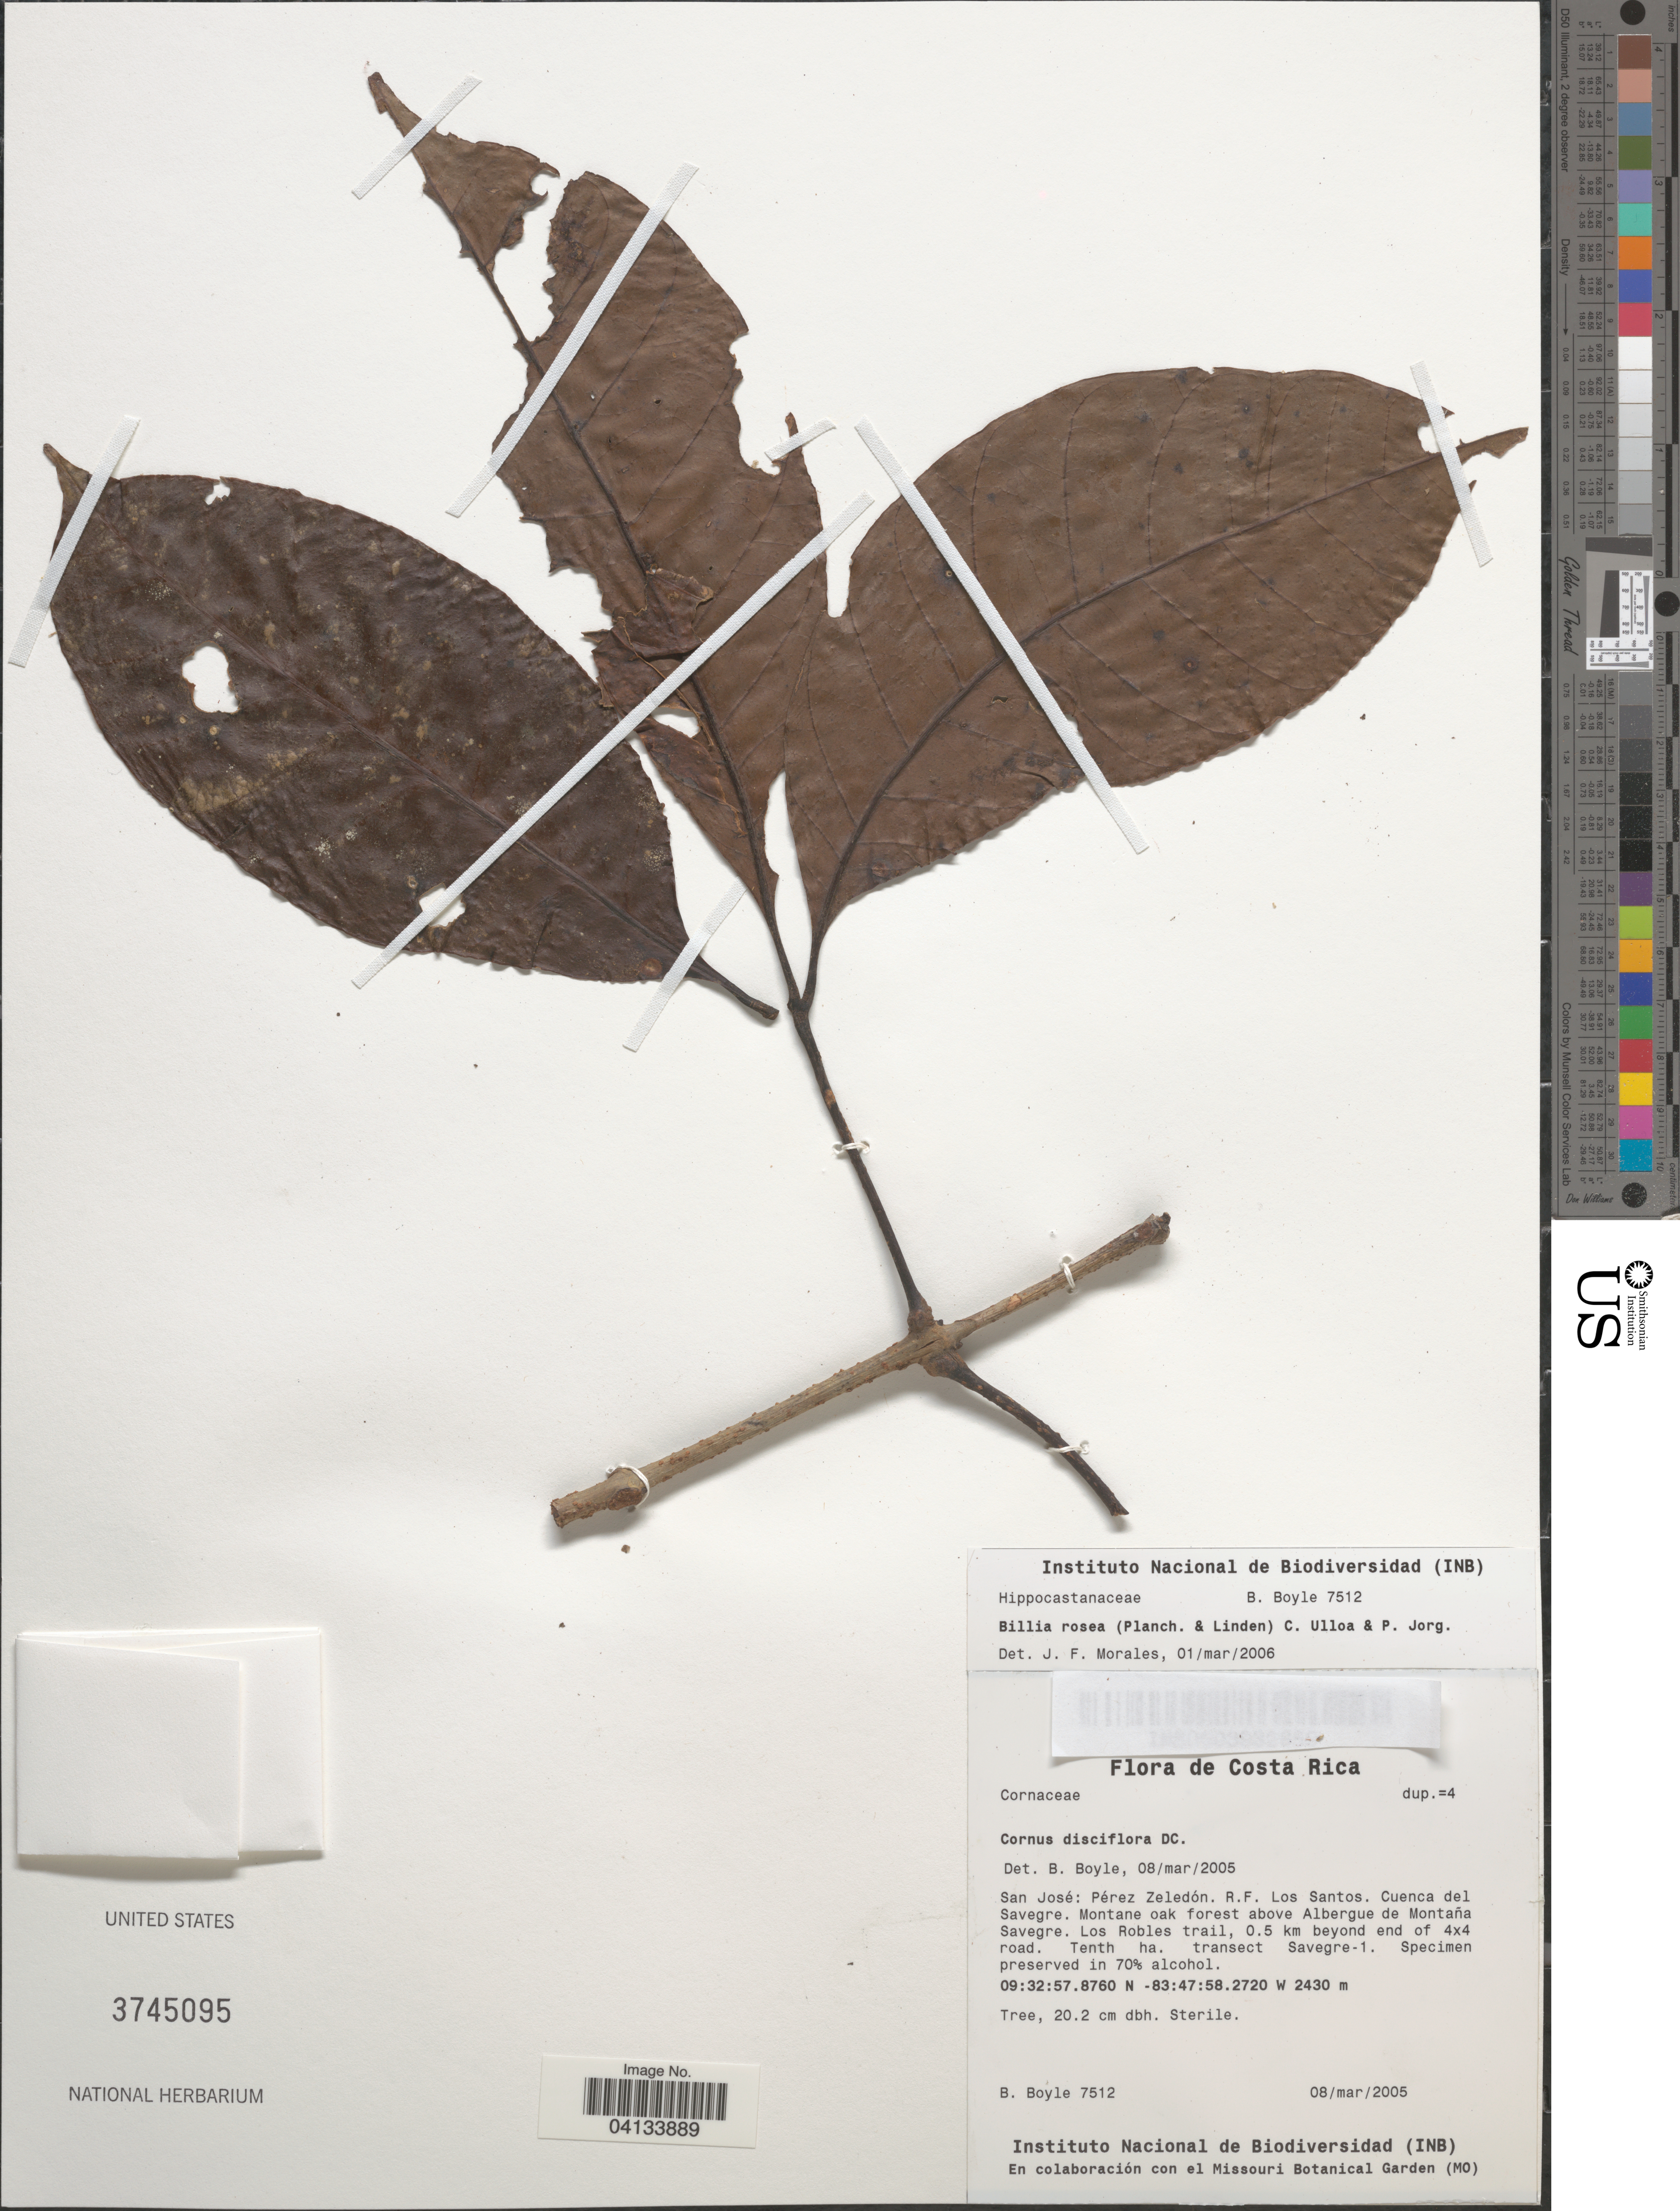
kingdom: Plantae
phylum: Tracheophyta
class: Magnoliopsida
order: Sapindales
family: Sapindaceae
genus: Billia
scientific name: Billia rosea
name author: (Planch. & Linden) C. Ulloa & P.M. Jørg.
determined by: Morales, J. F.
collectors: B. Boyle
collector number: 7512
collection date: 2005-03-08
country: Costa Rica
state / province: San José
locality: Pérez Zeledón. R.F. Los Santos. Cuenca del Savegre. Montane oak forest above Albergue de Montaña Savegre. Los Robles trail, 0.5 km beyond end of 4x4 roiad, Tenth ha. transect Savegre-1.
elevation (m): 2430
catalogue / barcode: US 3745095